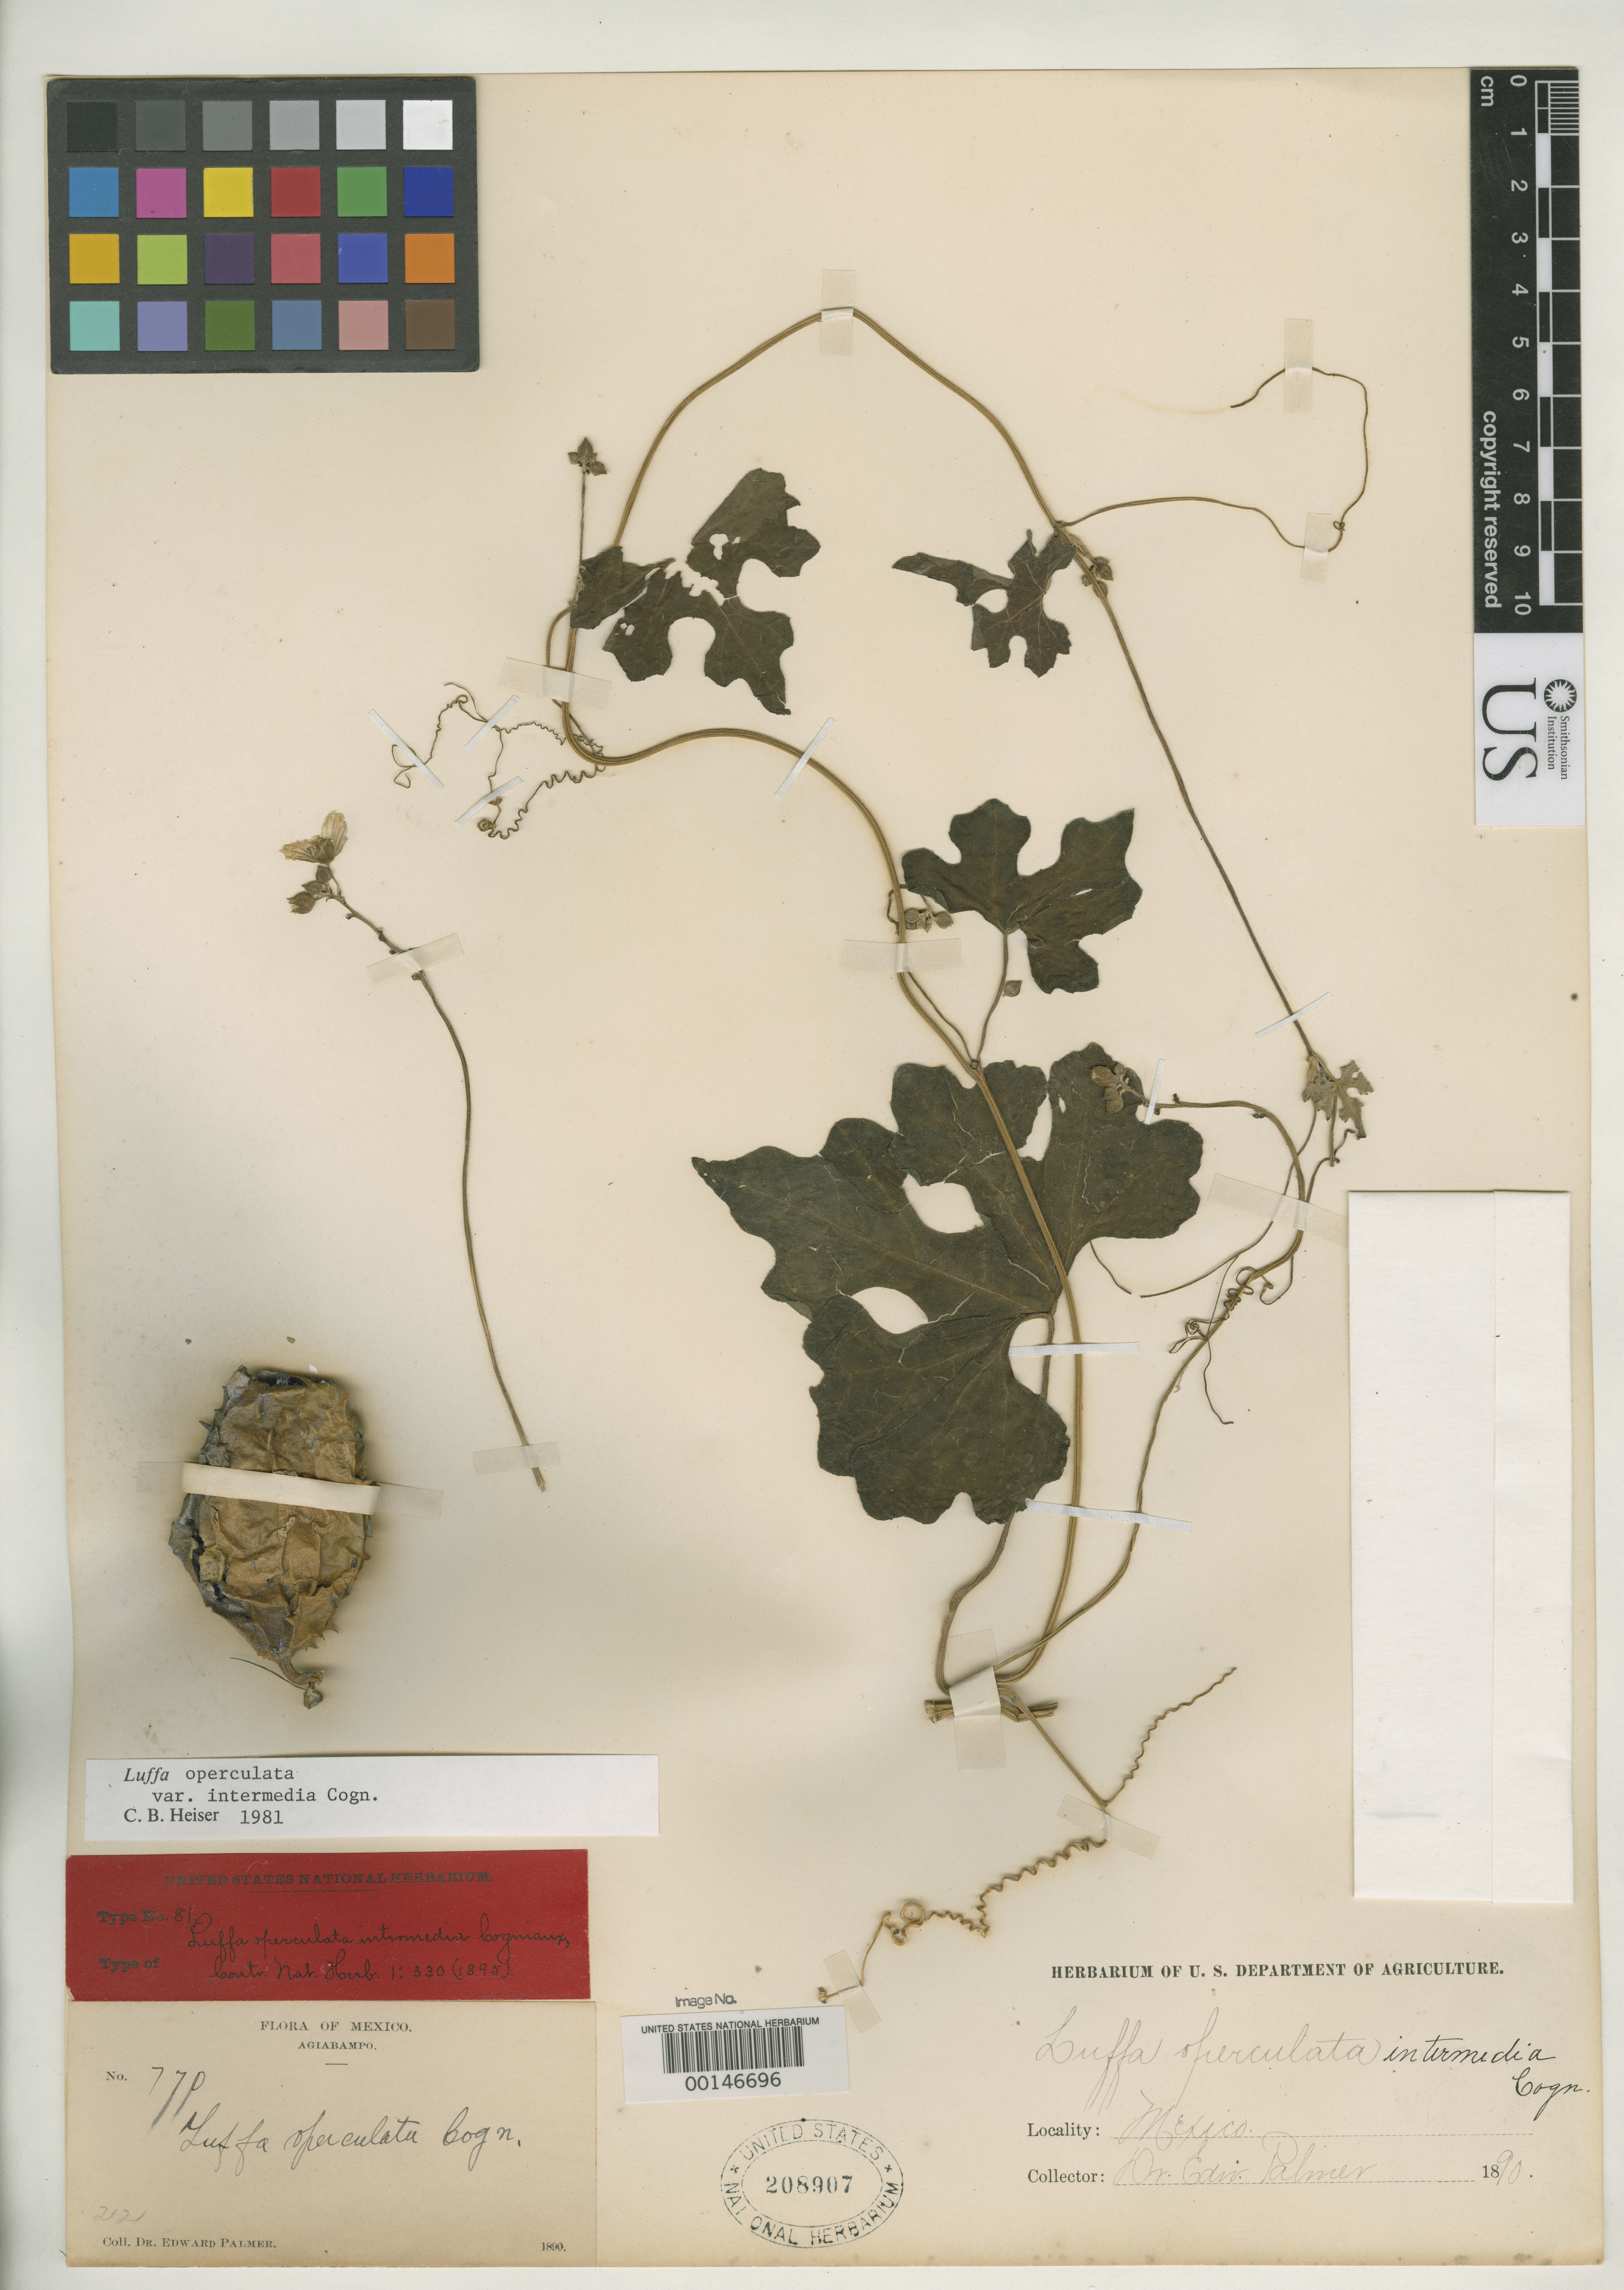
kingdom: Plantae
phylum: Tracheophyta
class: Magnoliopsida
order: Cucurbitales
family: Cucurbitaceae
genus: Luffa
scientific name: Luffa operculata var. intermedia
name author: Cogn.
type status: Type Collection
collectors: E. Palmer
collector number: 770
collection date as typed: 03 Oct 1890 to 10 Oct 1890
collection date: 1890-10-03/1890-10-10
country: Mexico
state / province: Sonora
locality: Agiabampo.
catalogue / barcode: US 208907